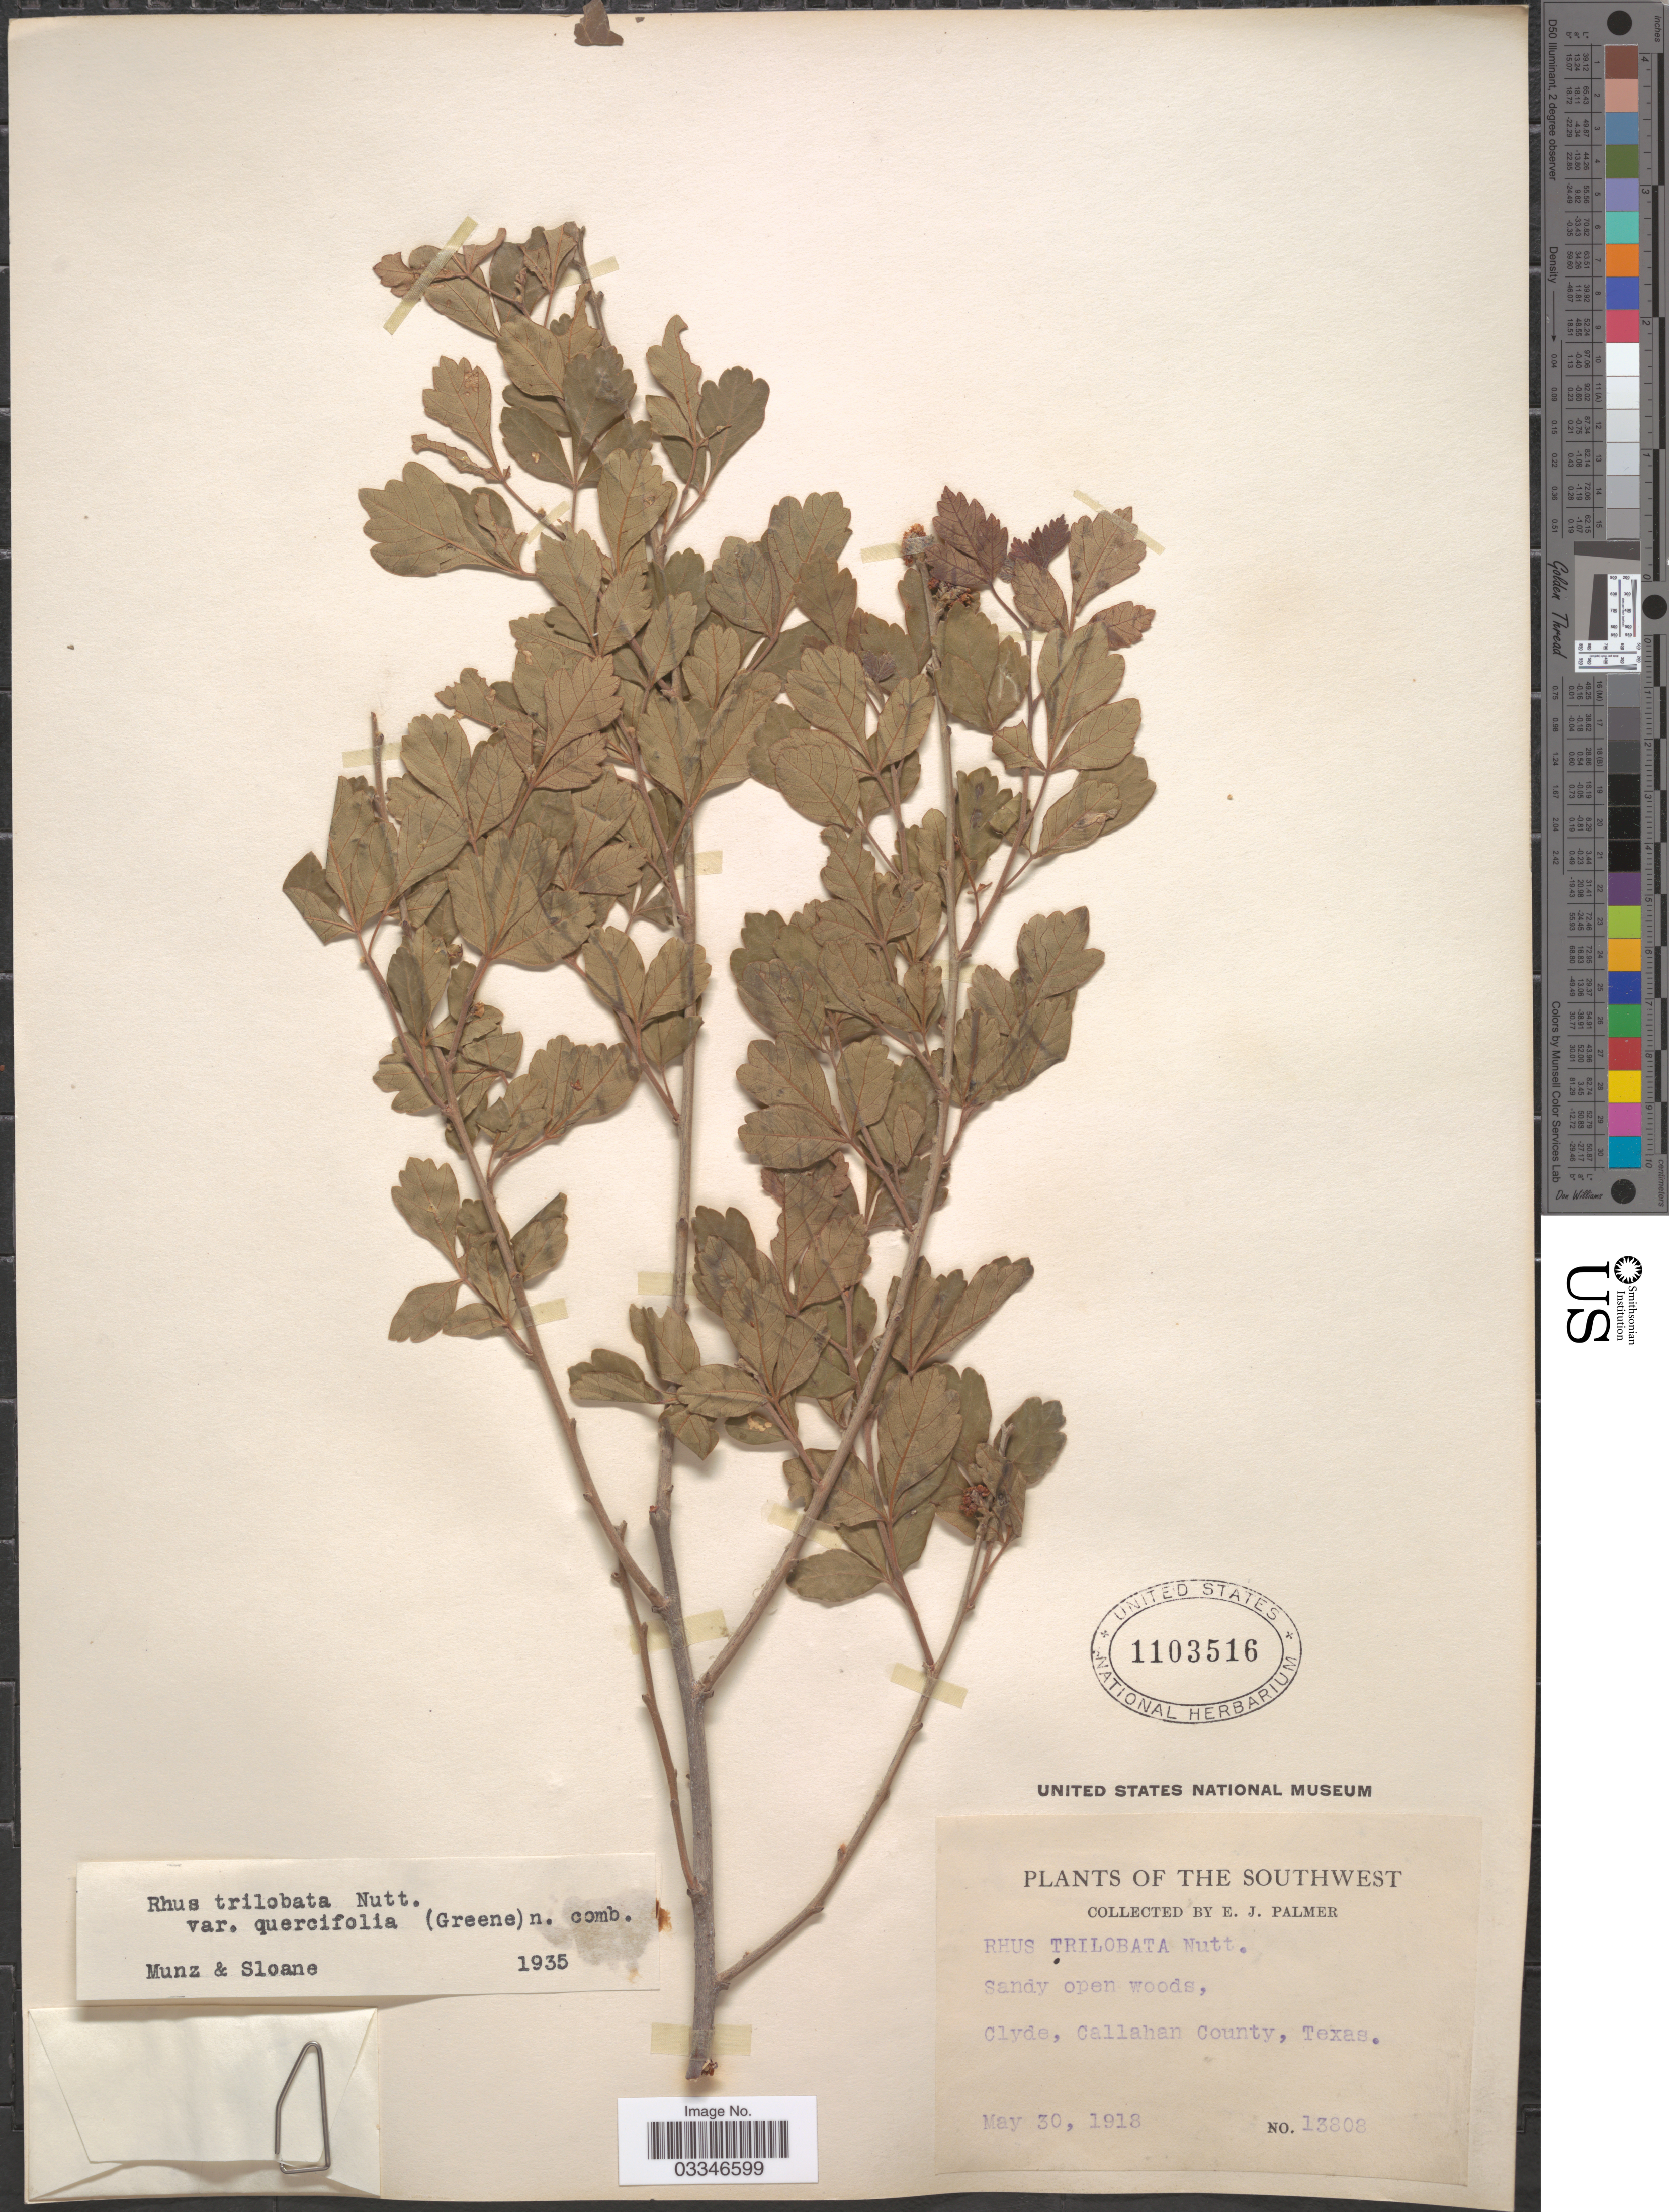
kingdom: Plantae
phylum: Tracheophyta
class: Magnoliopsida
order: Sapindales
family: Anacardiaceae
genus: Rhus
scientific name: Rhus trilobata var. quercifolia (Greene) Munz & Sloane ined.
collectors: E. J. Palmer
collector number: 13808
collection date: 1918-05-30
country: United States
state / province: Texas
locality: The Southwest, Clyde, Callahan County.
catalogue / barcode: US 1103516